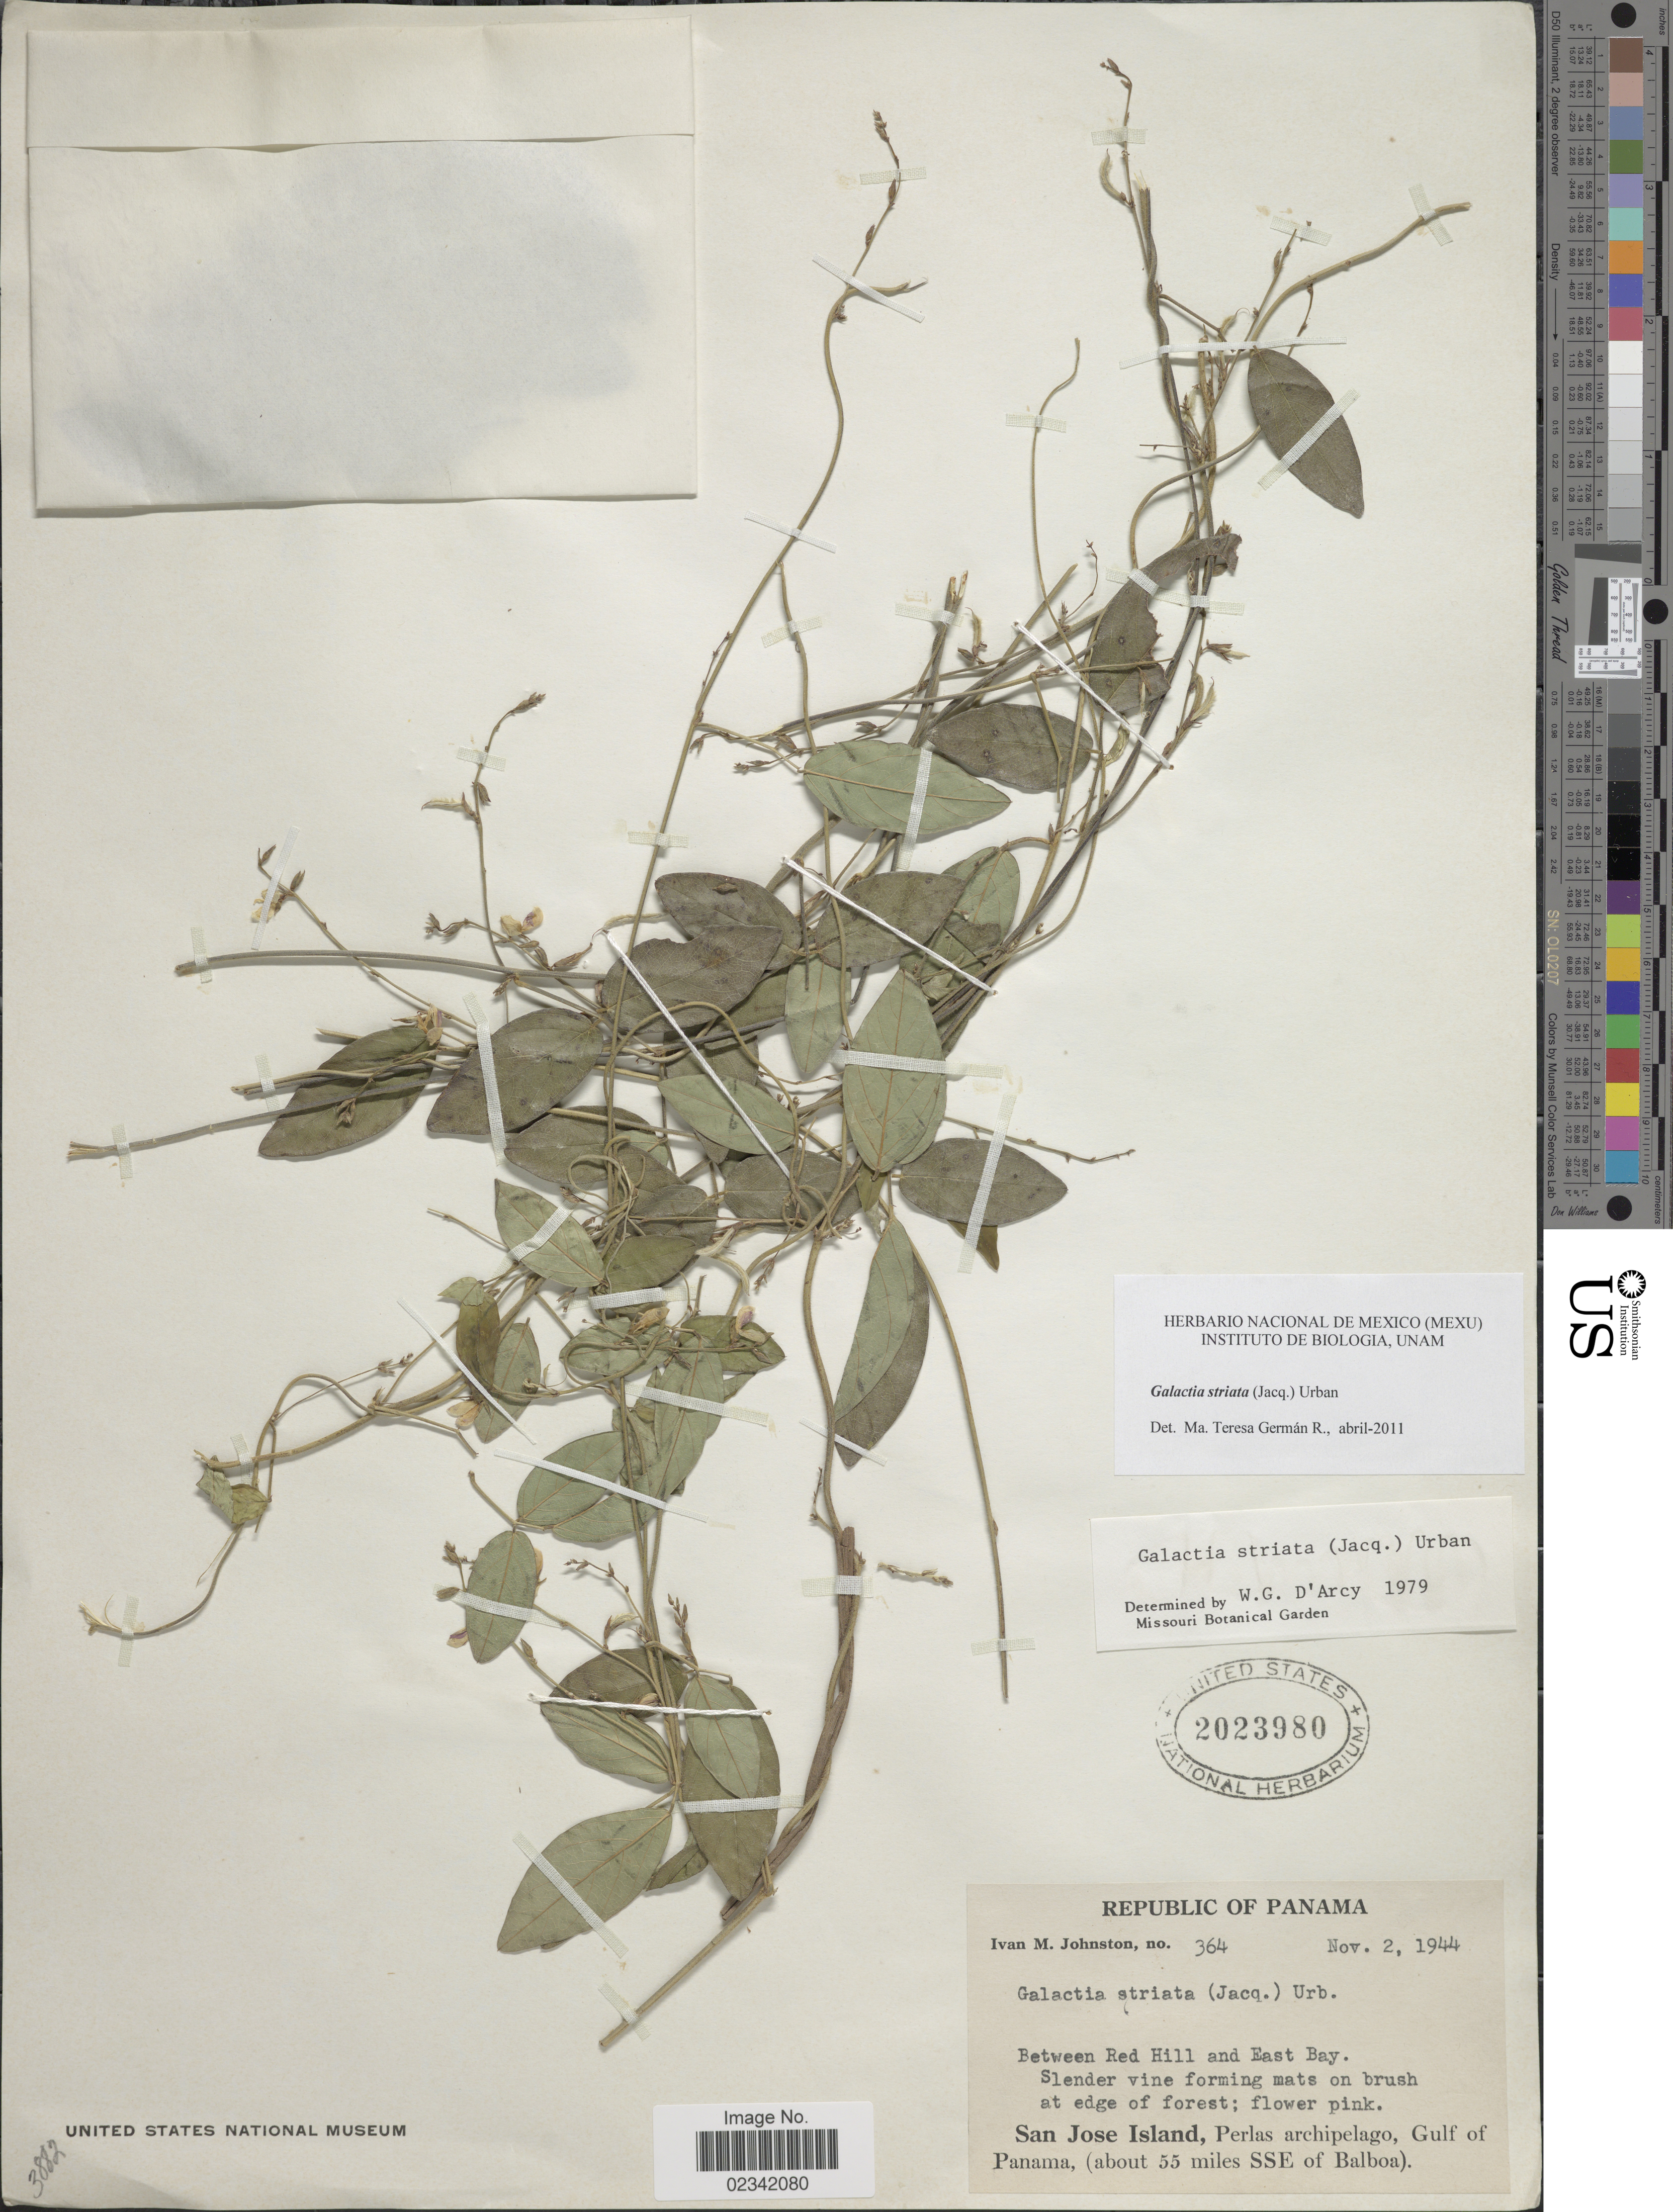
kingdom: Plantae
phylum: Tracheophyta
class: Magnoliopsida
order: Fabales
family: Fabaceae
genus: Galactia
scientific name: Galactia striata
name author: (Jacq.) Urb.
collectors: I.M. Johnston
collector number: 364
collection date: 1944-11-02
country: Panama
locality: Republic of Panama, Between Red Hill and East Bay, San Jose Island, Perlas archipelago, Gulf of Panama, (about 55 miles SSE of Balboa)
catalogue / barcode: US 2023980